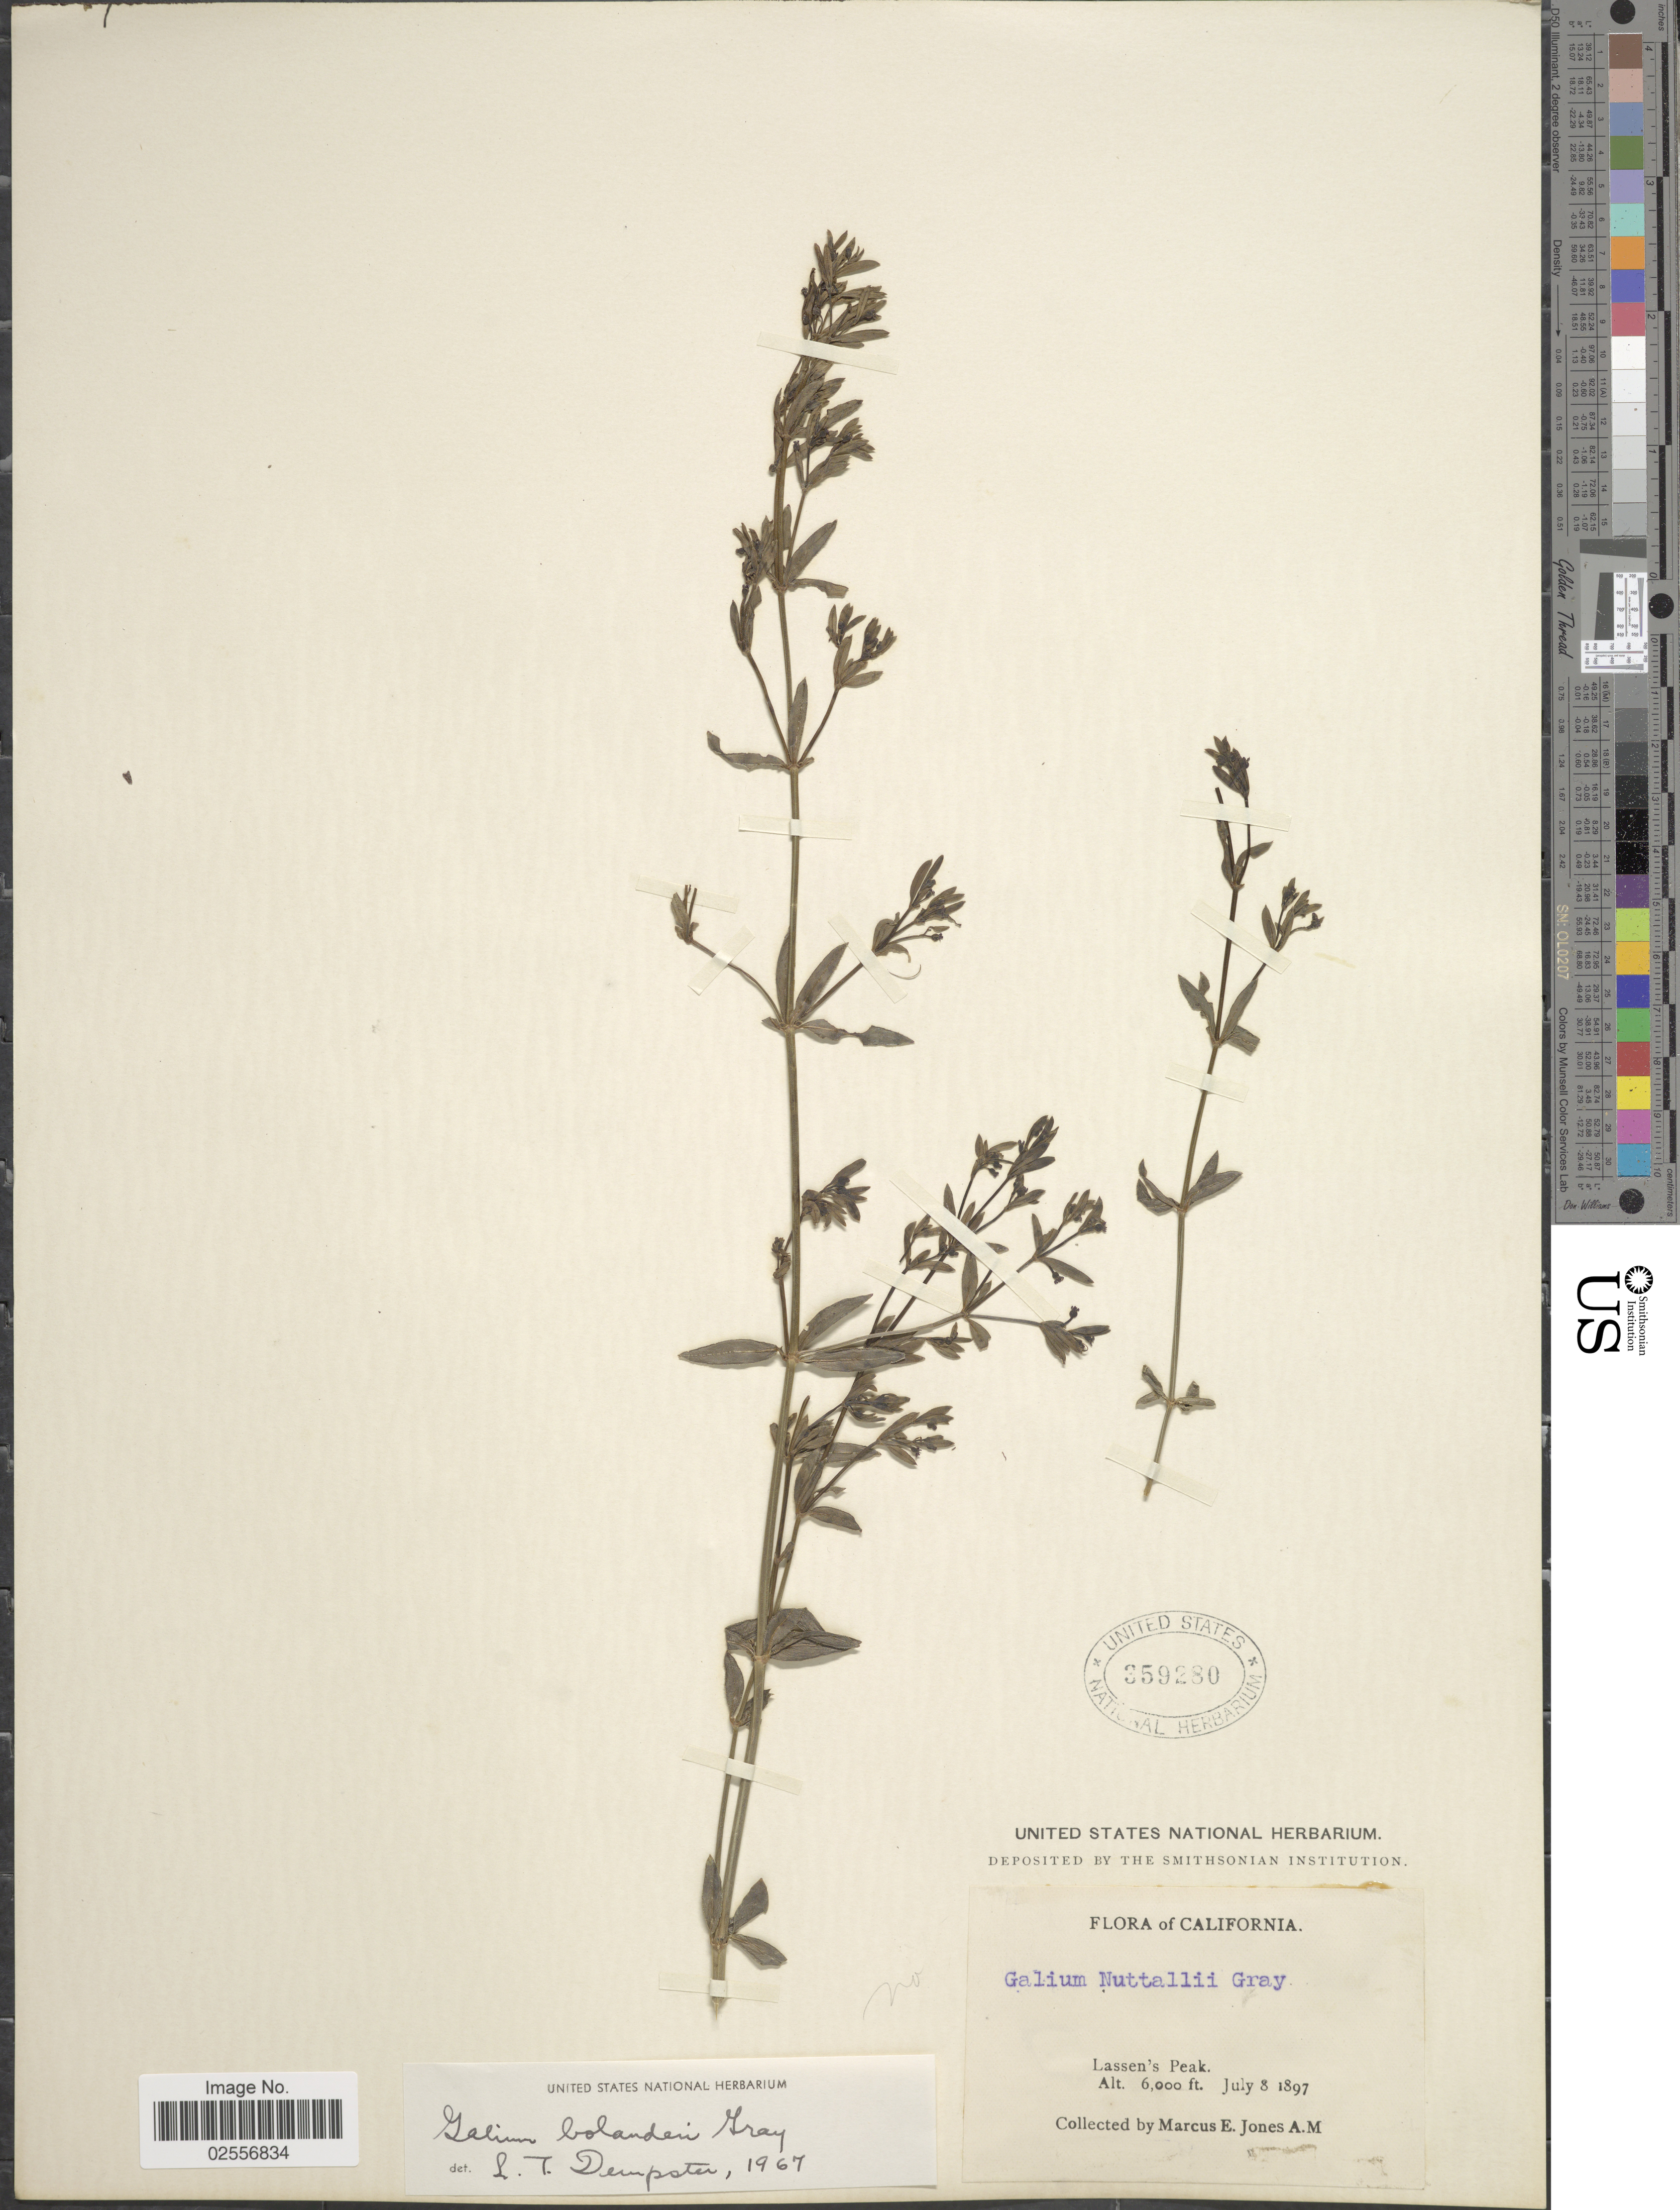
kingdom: Plantae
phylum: Tracheophyta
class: Magnoliopsida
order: Gentianales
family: Rubiaceae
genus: Galium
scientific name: Galium bolanderi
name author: A. Gray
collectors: M. E. Jones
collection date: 1897-07-08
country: United States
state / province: California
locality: Lassen's Peak.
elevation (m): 1829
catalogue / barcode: US 359280